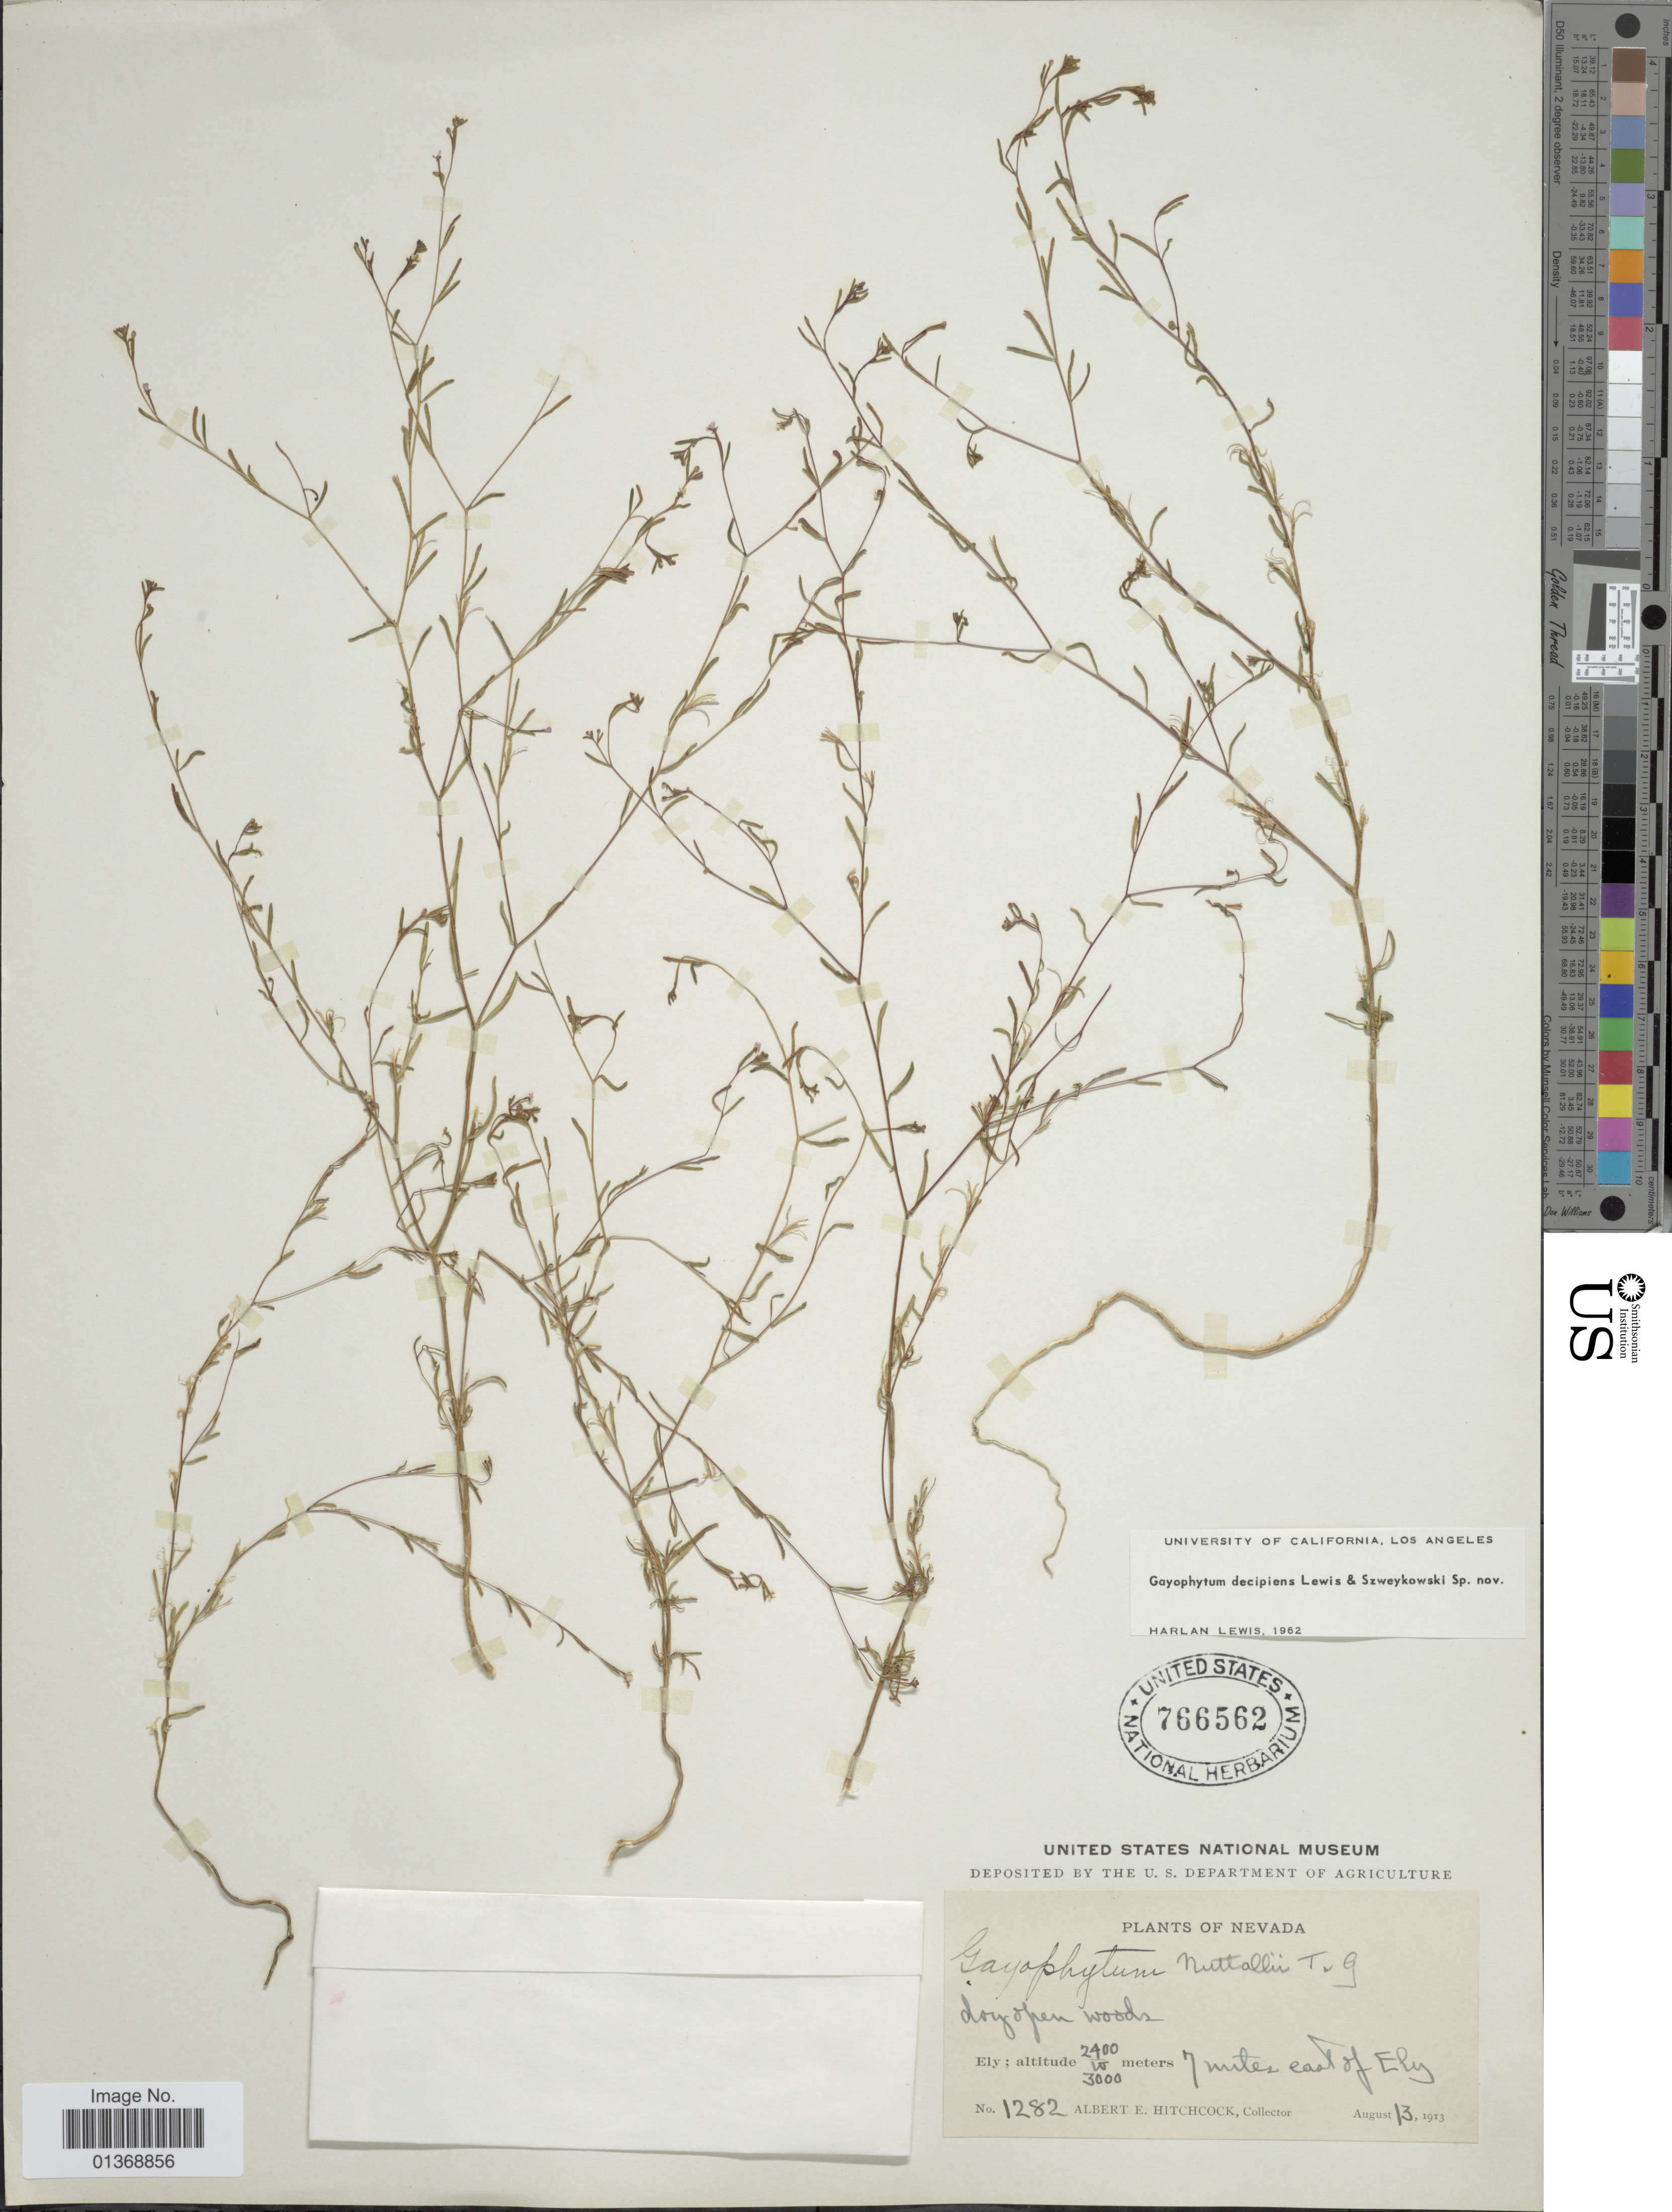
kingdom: Plantae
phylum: Tracheophyta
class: Magnoliopsida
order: Myrtales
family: Onagraceae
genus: Gayophytum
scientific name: Gayophytum decipiens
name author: F. H. Lewis & Szweyk.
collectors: A. Hitchcock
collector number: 1282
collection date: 1913-08-13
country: United States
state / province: Nevada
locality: Ely, 7 miles east of Ely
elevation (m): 2400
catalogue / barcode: US 766562